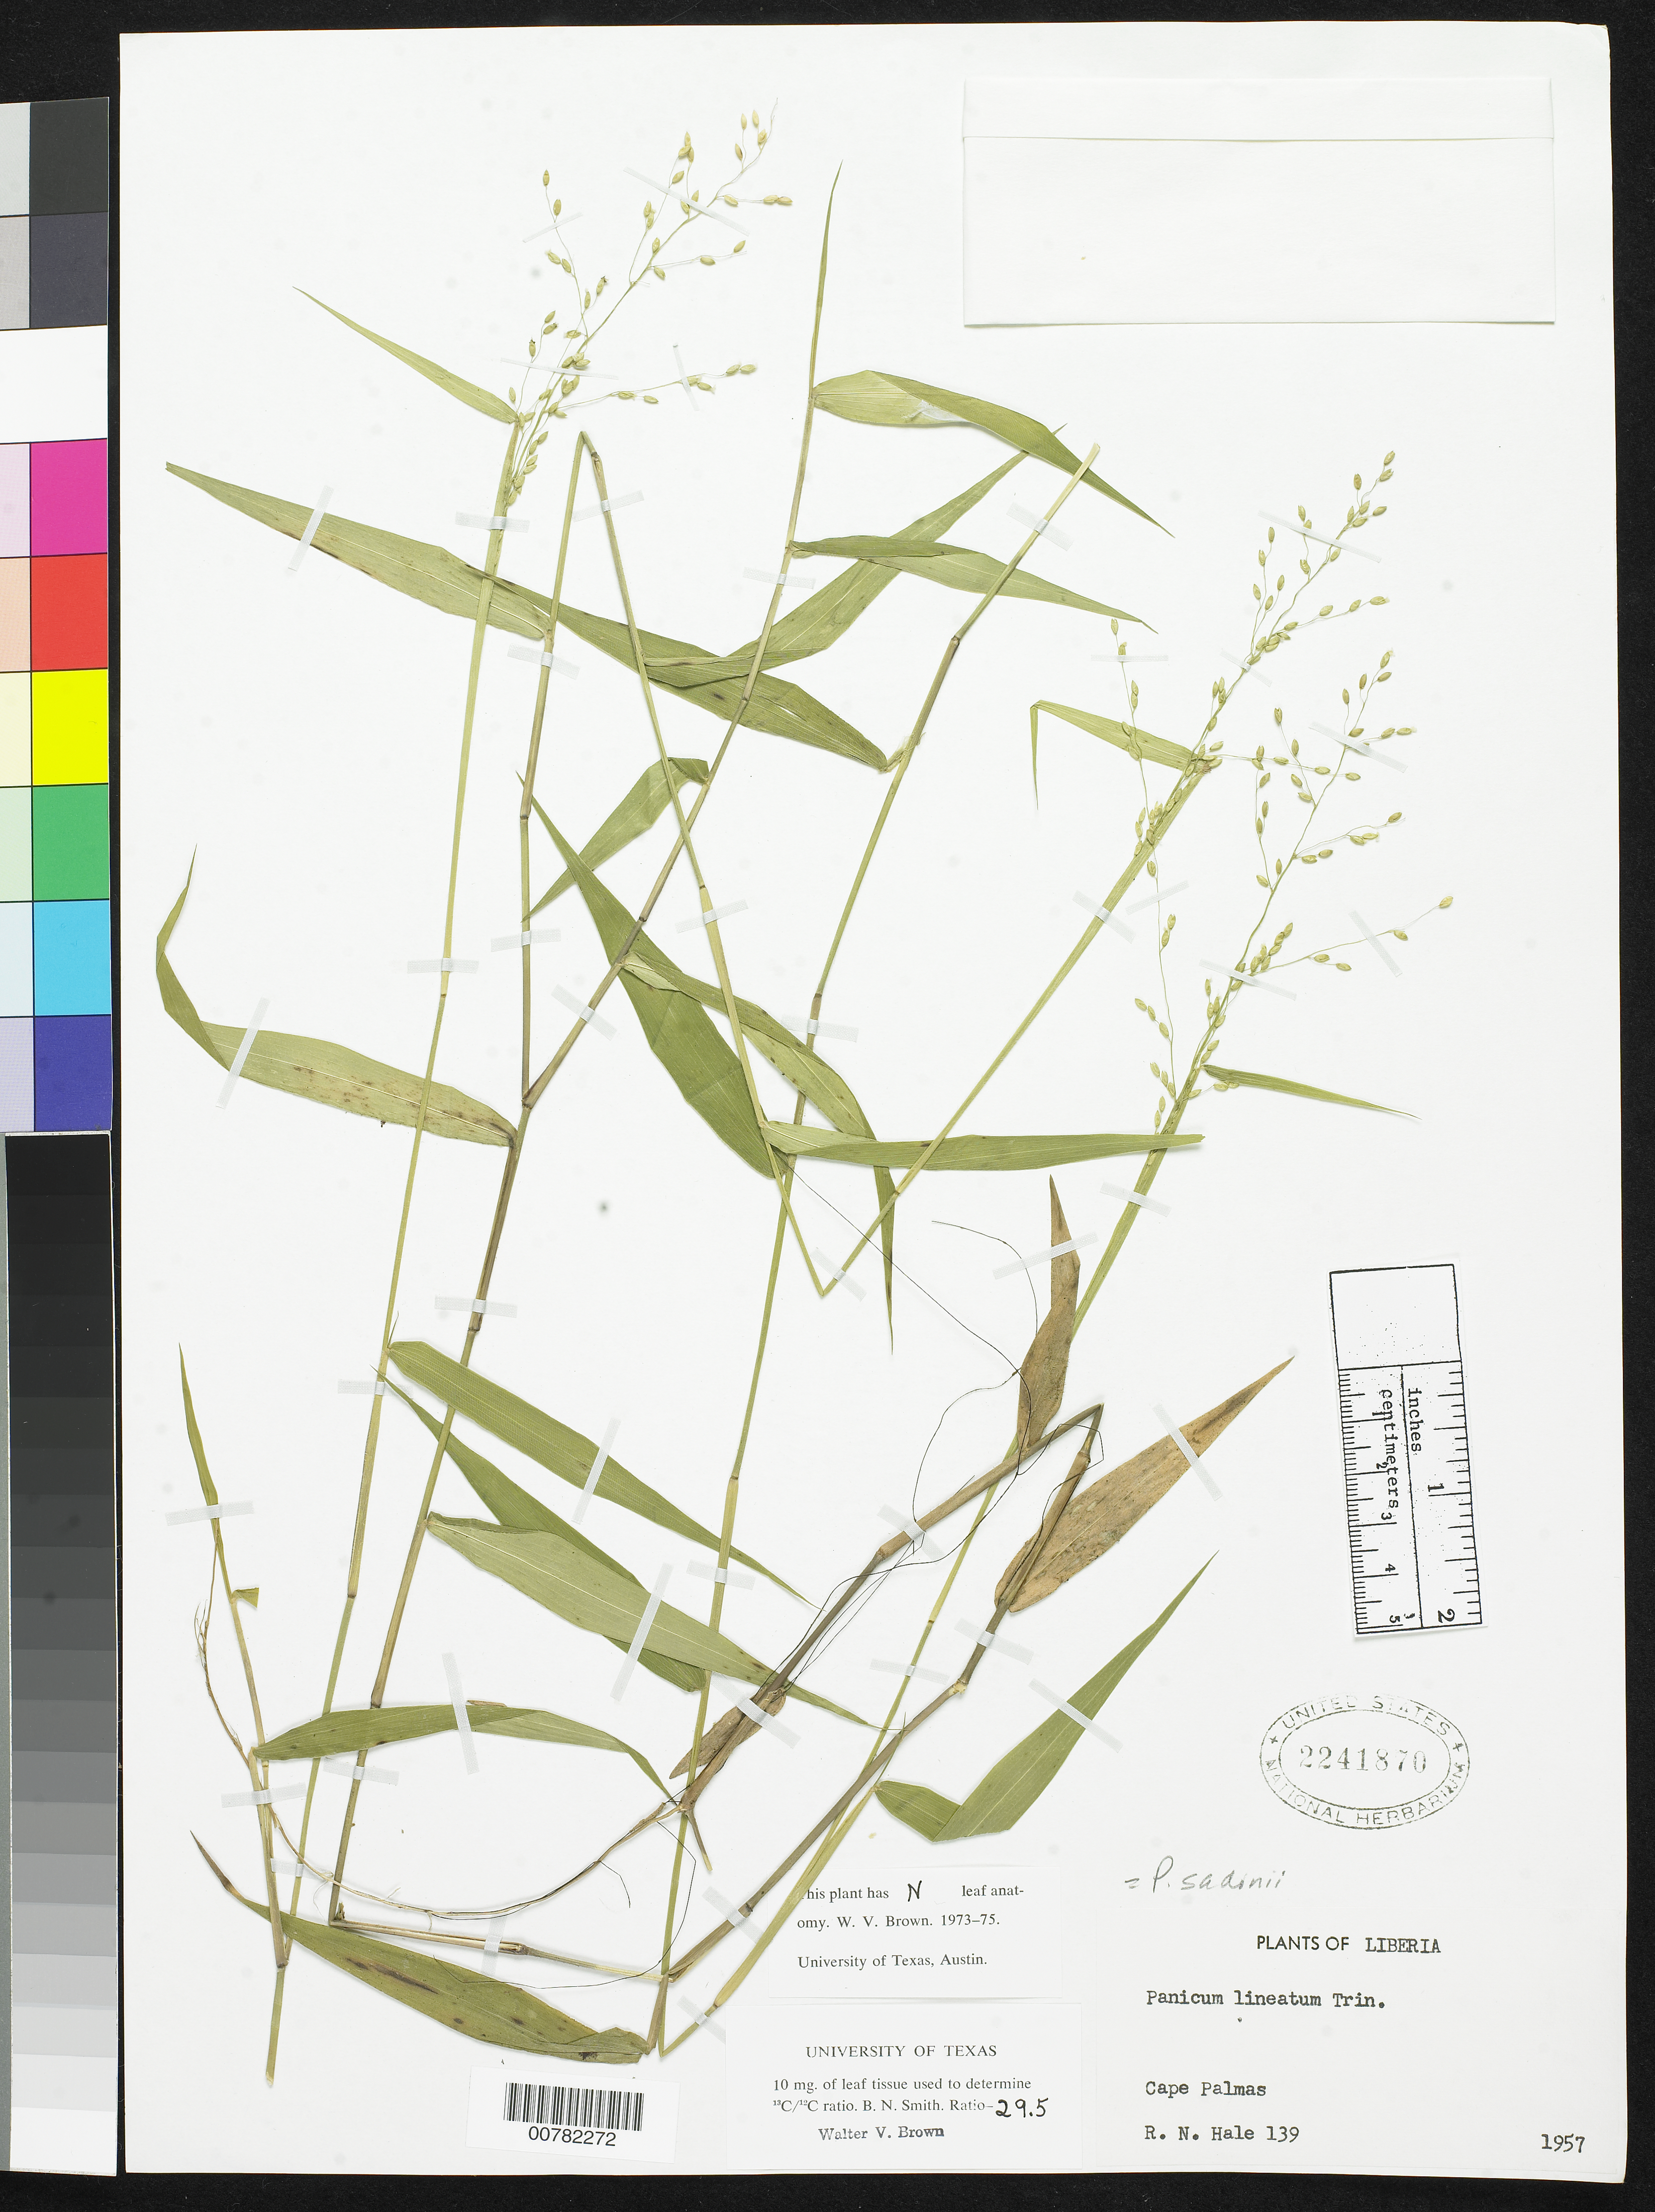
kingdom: Plantae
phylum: Tracheophyta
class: Liliopsida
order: Poales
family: Poaceae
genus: Panicum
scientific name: Panicum sadinii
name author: (Vanderyst) Renvoize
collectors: R. N. Hale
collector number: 139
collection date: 1957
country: Liberia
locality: Cape Palmas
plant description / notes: This plant has N leaf anatomy; 10 mg, of leaf tissue used to determin 13C/12C ratio. B. N. Smith. Ratio- 19.5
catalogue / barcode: US 2241870